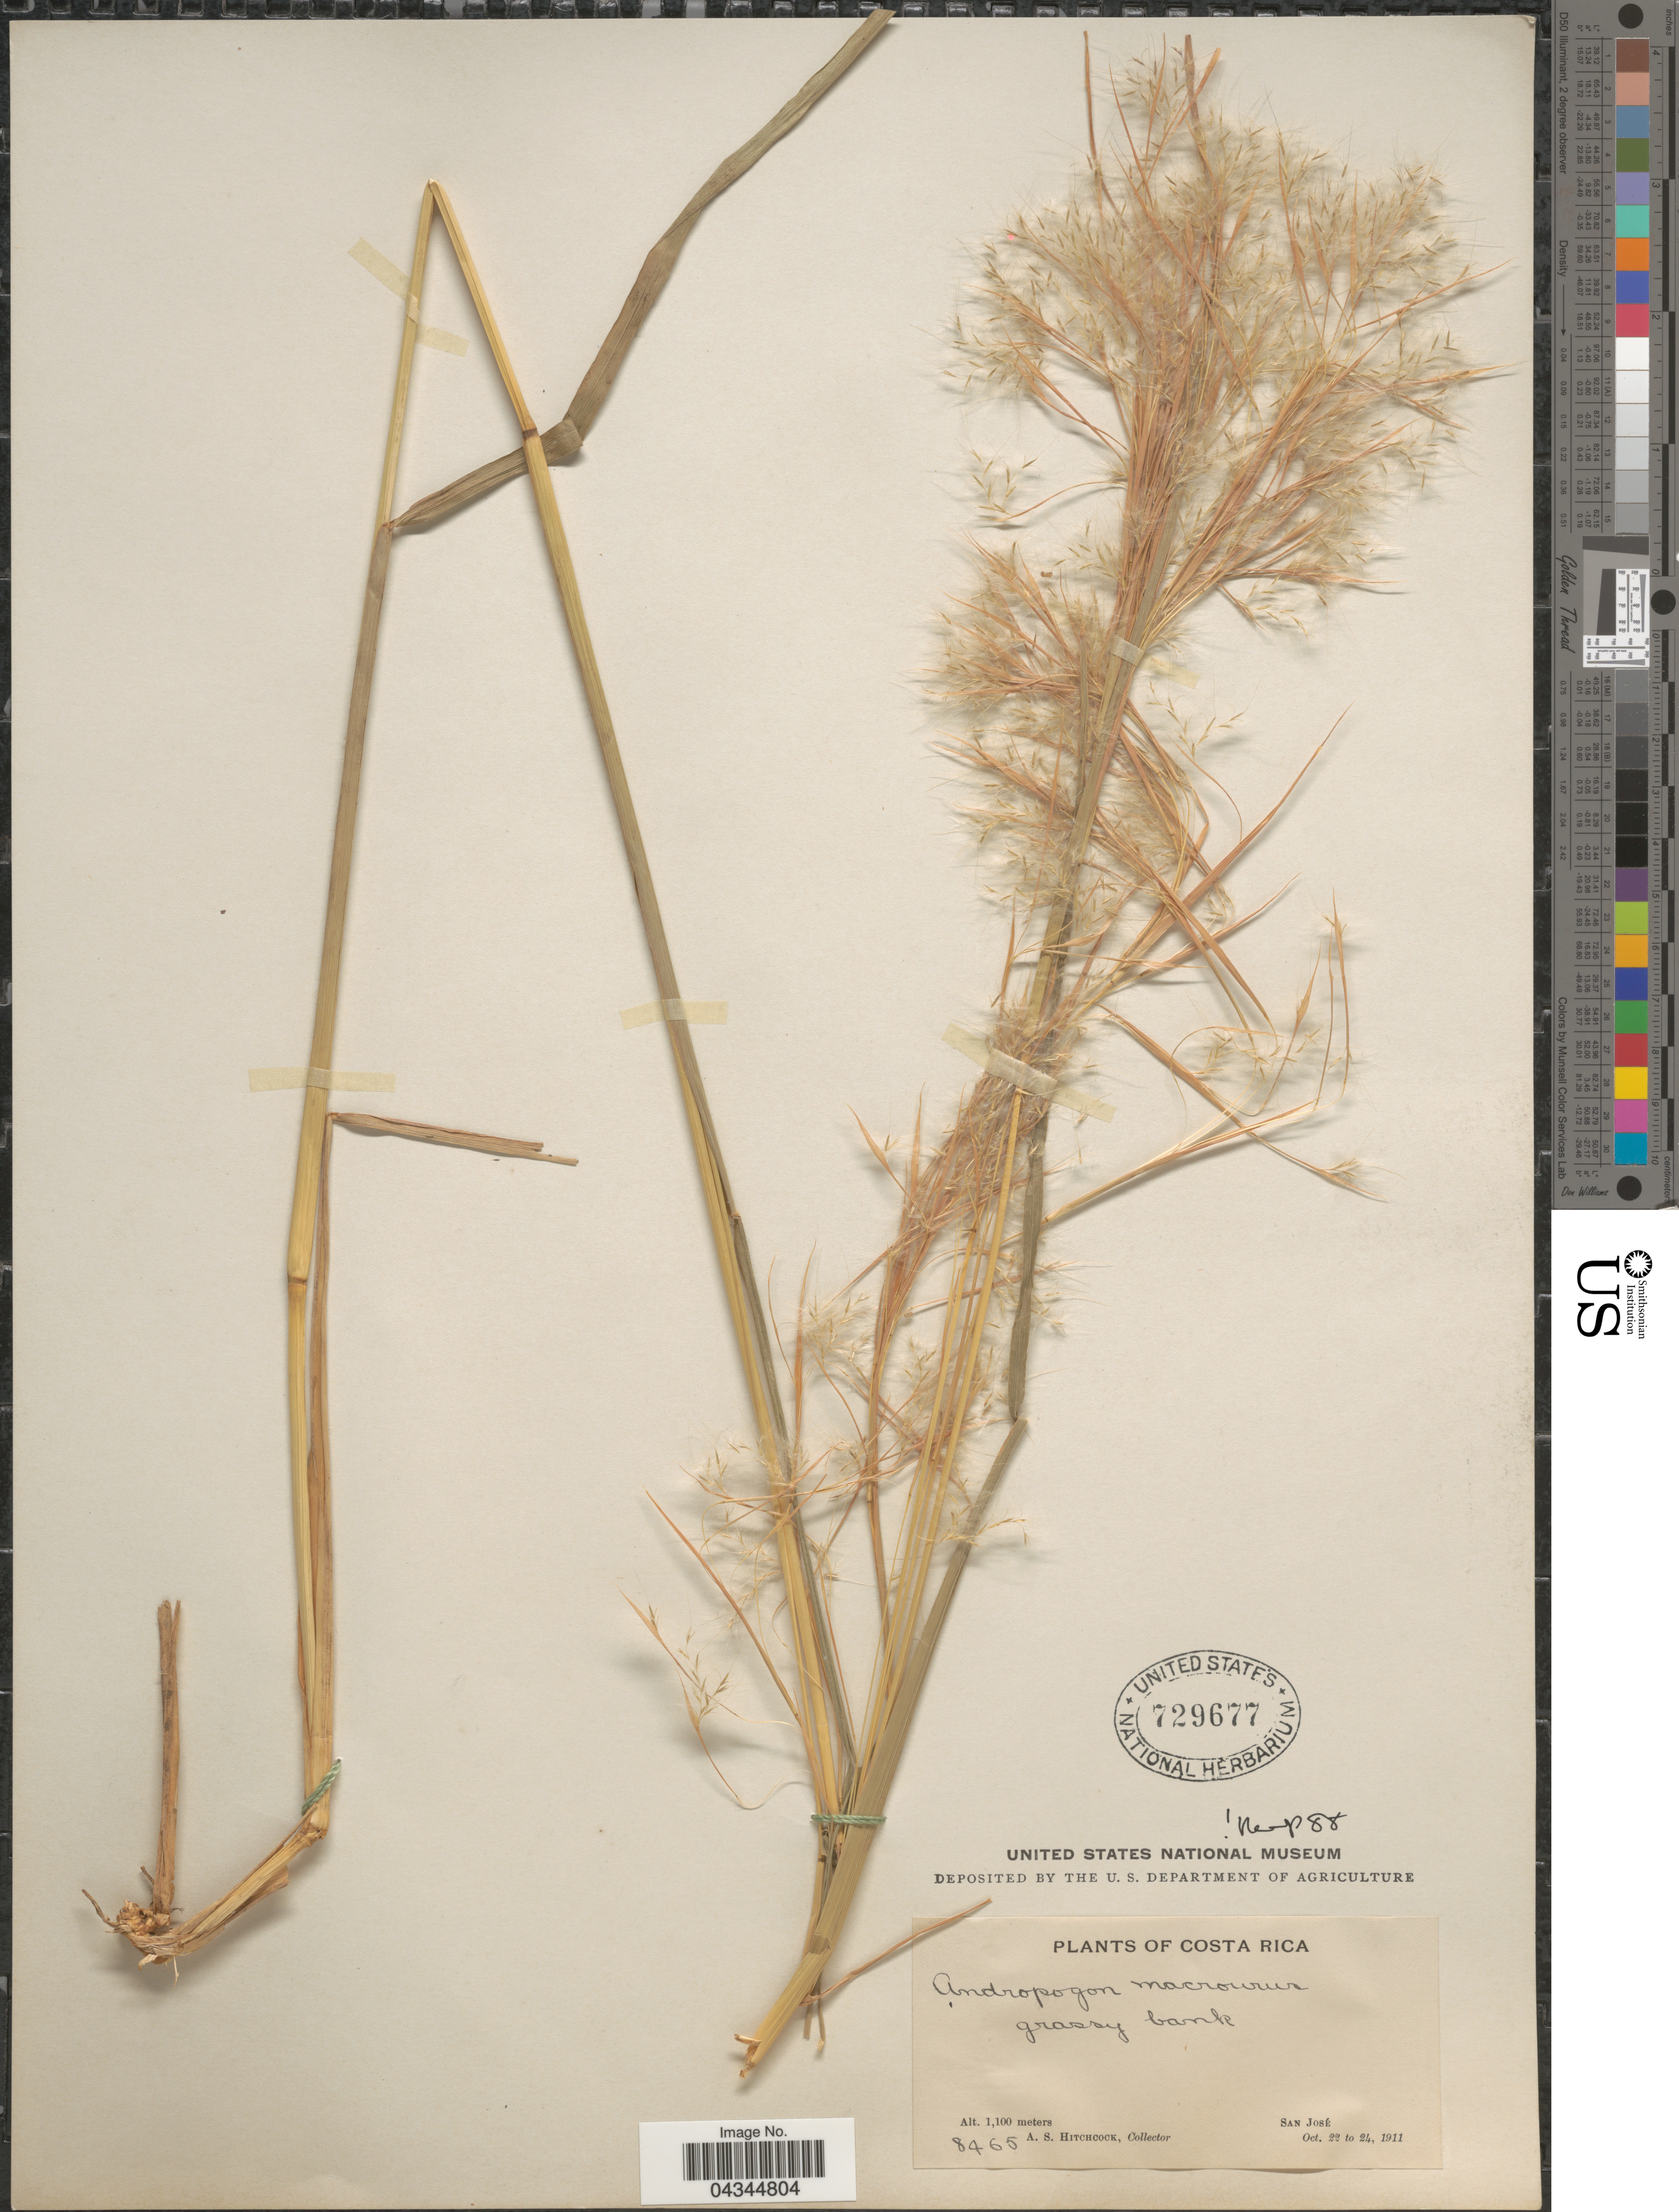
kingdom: Plantae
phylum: Tracheophyta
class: Liliopsida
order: Poales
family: Poaceae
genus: Andropogon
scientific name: Andropogon glomeratus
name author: (Walter) Britton et al.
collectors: A. S. Hitchcock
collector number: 8465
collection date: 1911-10-22/1911-10-24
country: Costa Rica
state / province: San José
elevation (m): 1100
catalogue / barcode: US 729677